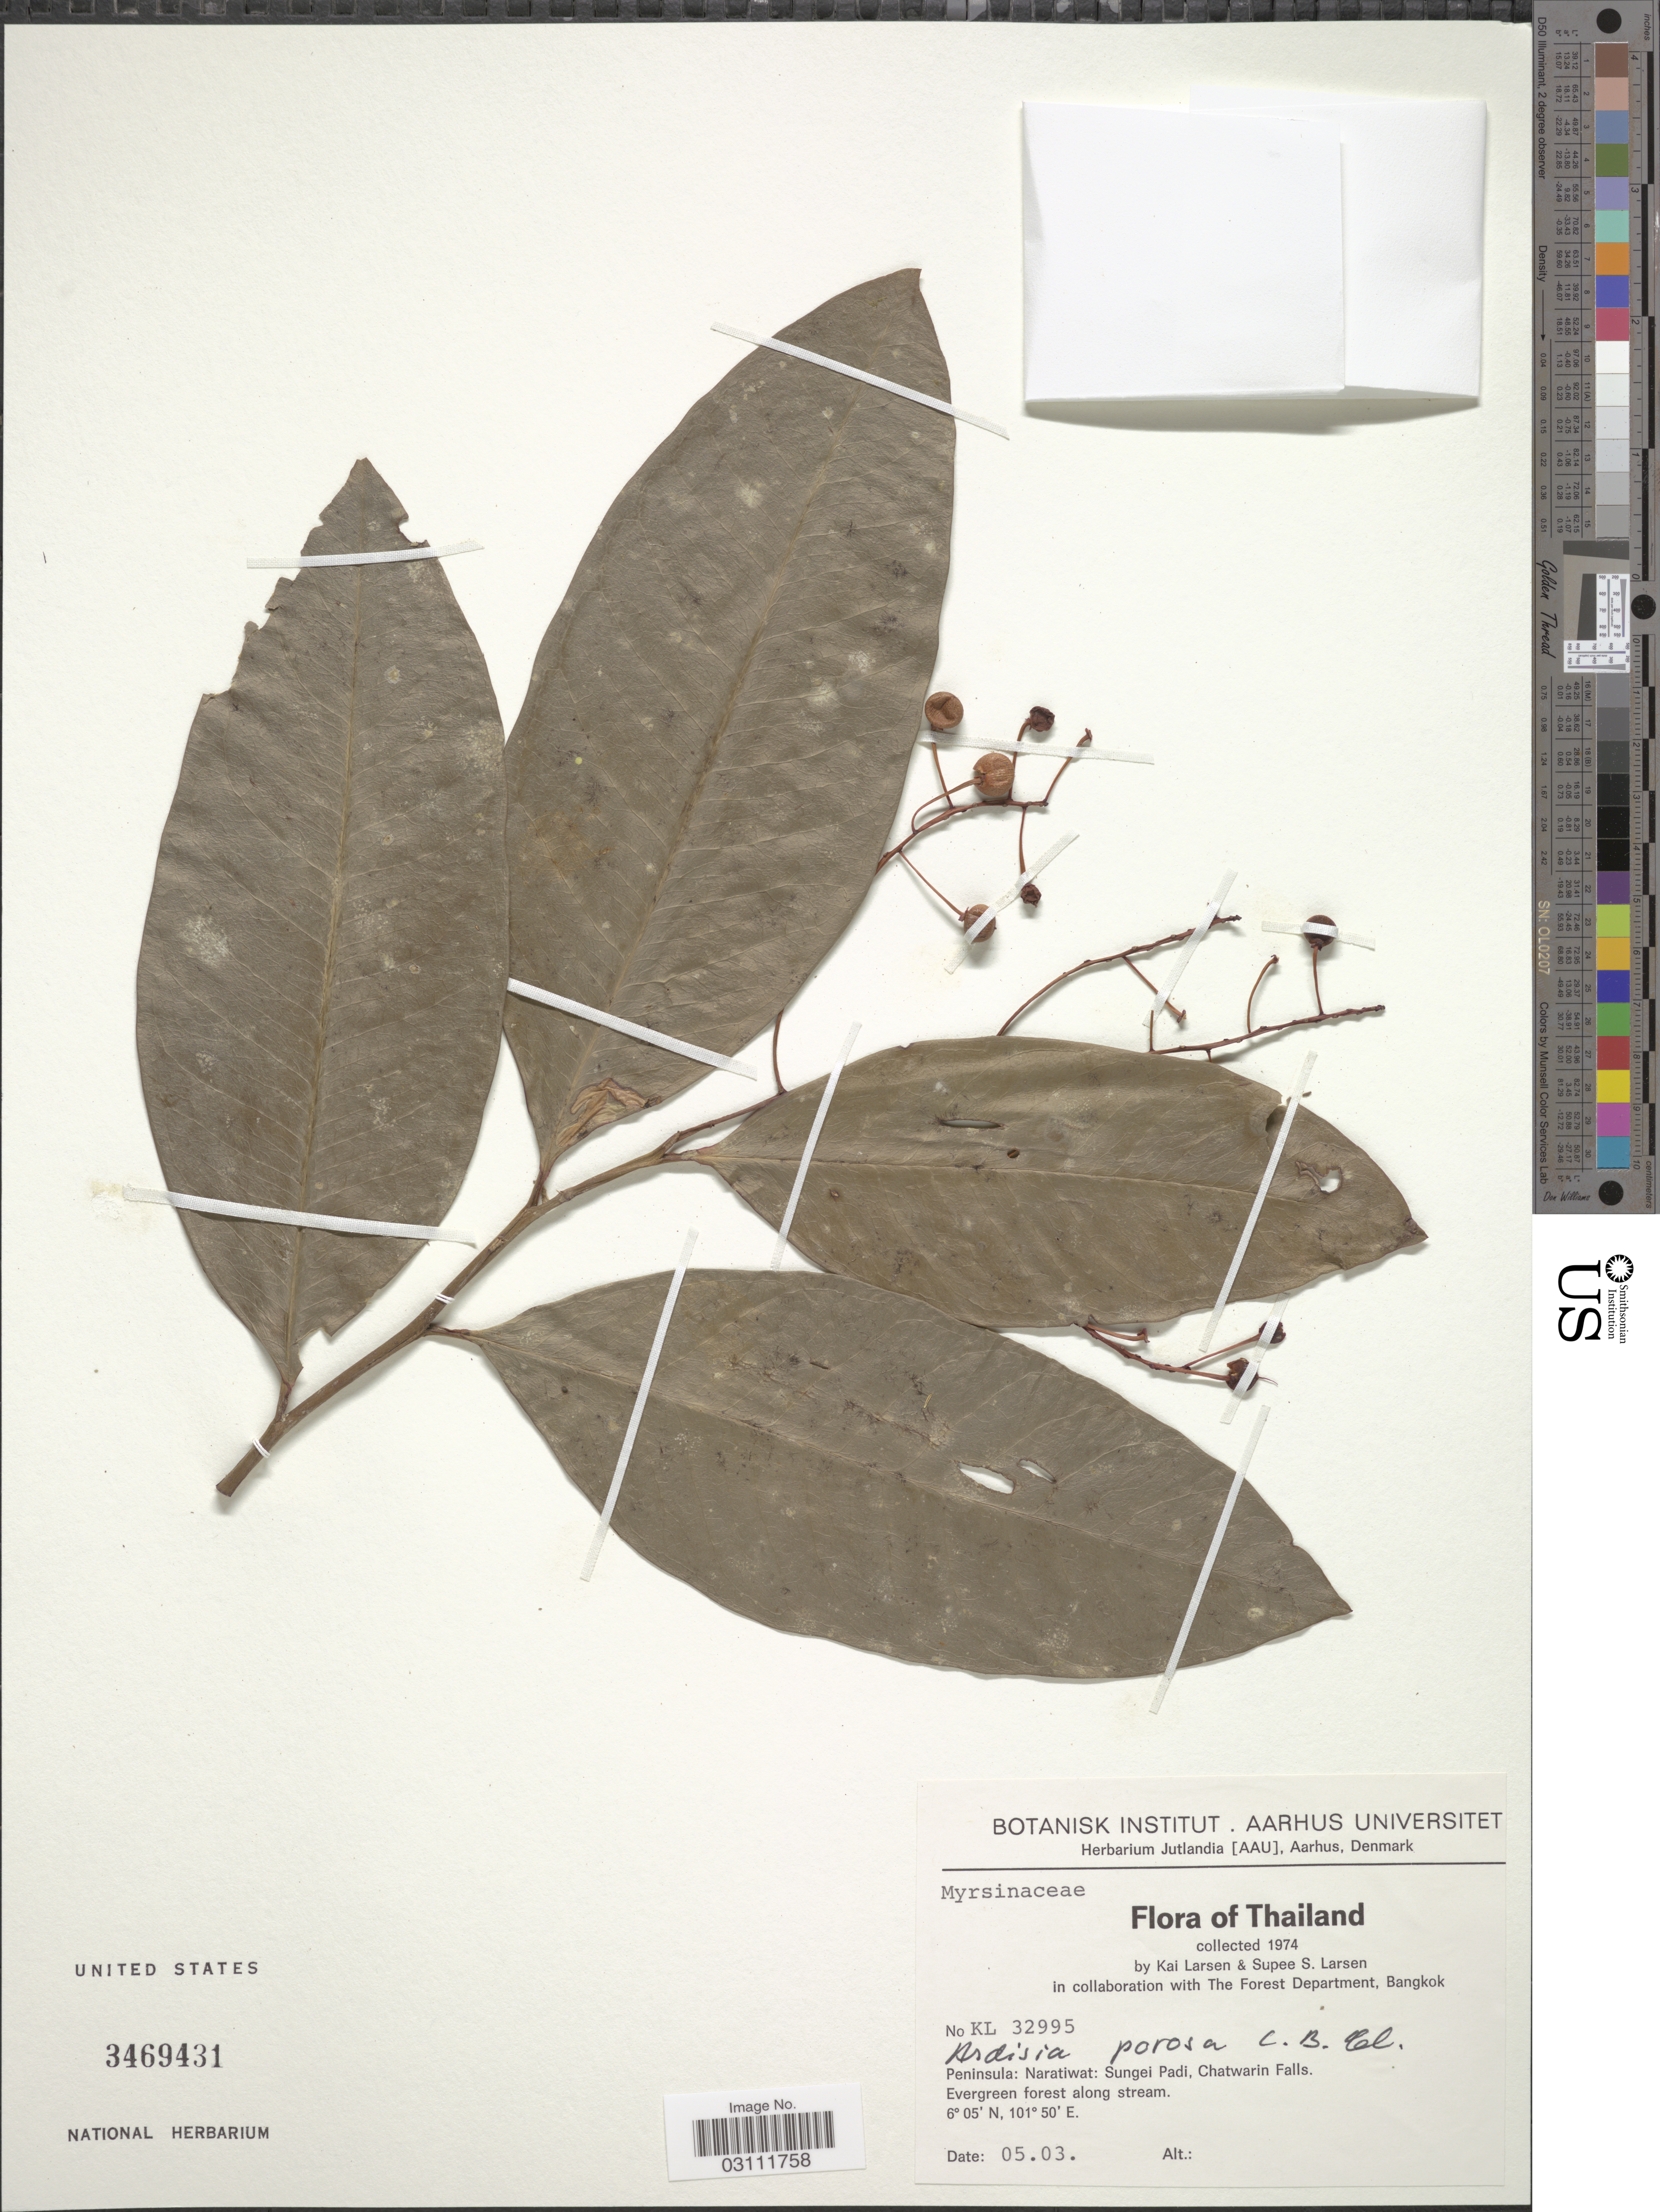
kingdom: Plantae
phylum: Tracheophyta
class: Magnoliopsida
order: Ericales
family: Primulaceae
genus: Ardisia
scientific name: Ardisia porosa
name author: C.B. Clarke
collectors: K. Larsen & S. Larsen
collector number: KL 32995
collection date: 1974-03-05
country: Thailand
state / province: Narathiwat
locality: Peninsula: Naratiwat: Sungei Padi, Chatwarin Falls.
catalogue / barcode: US 3469431